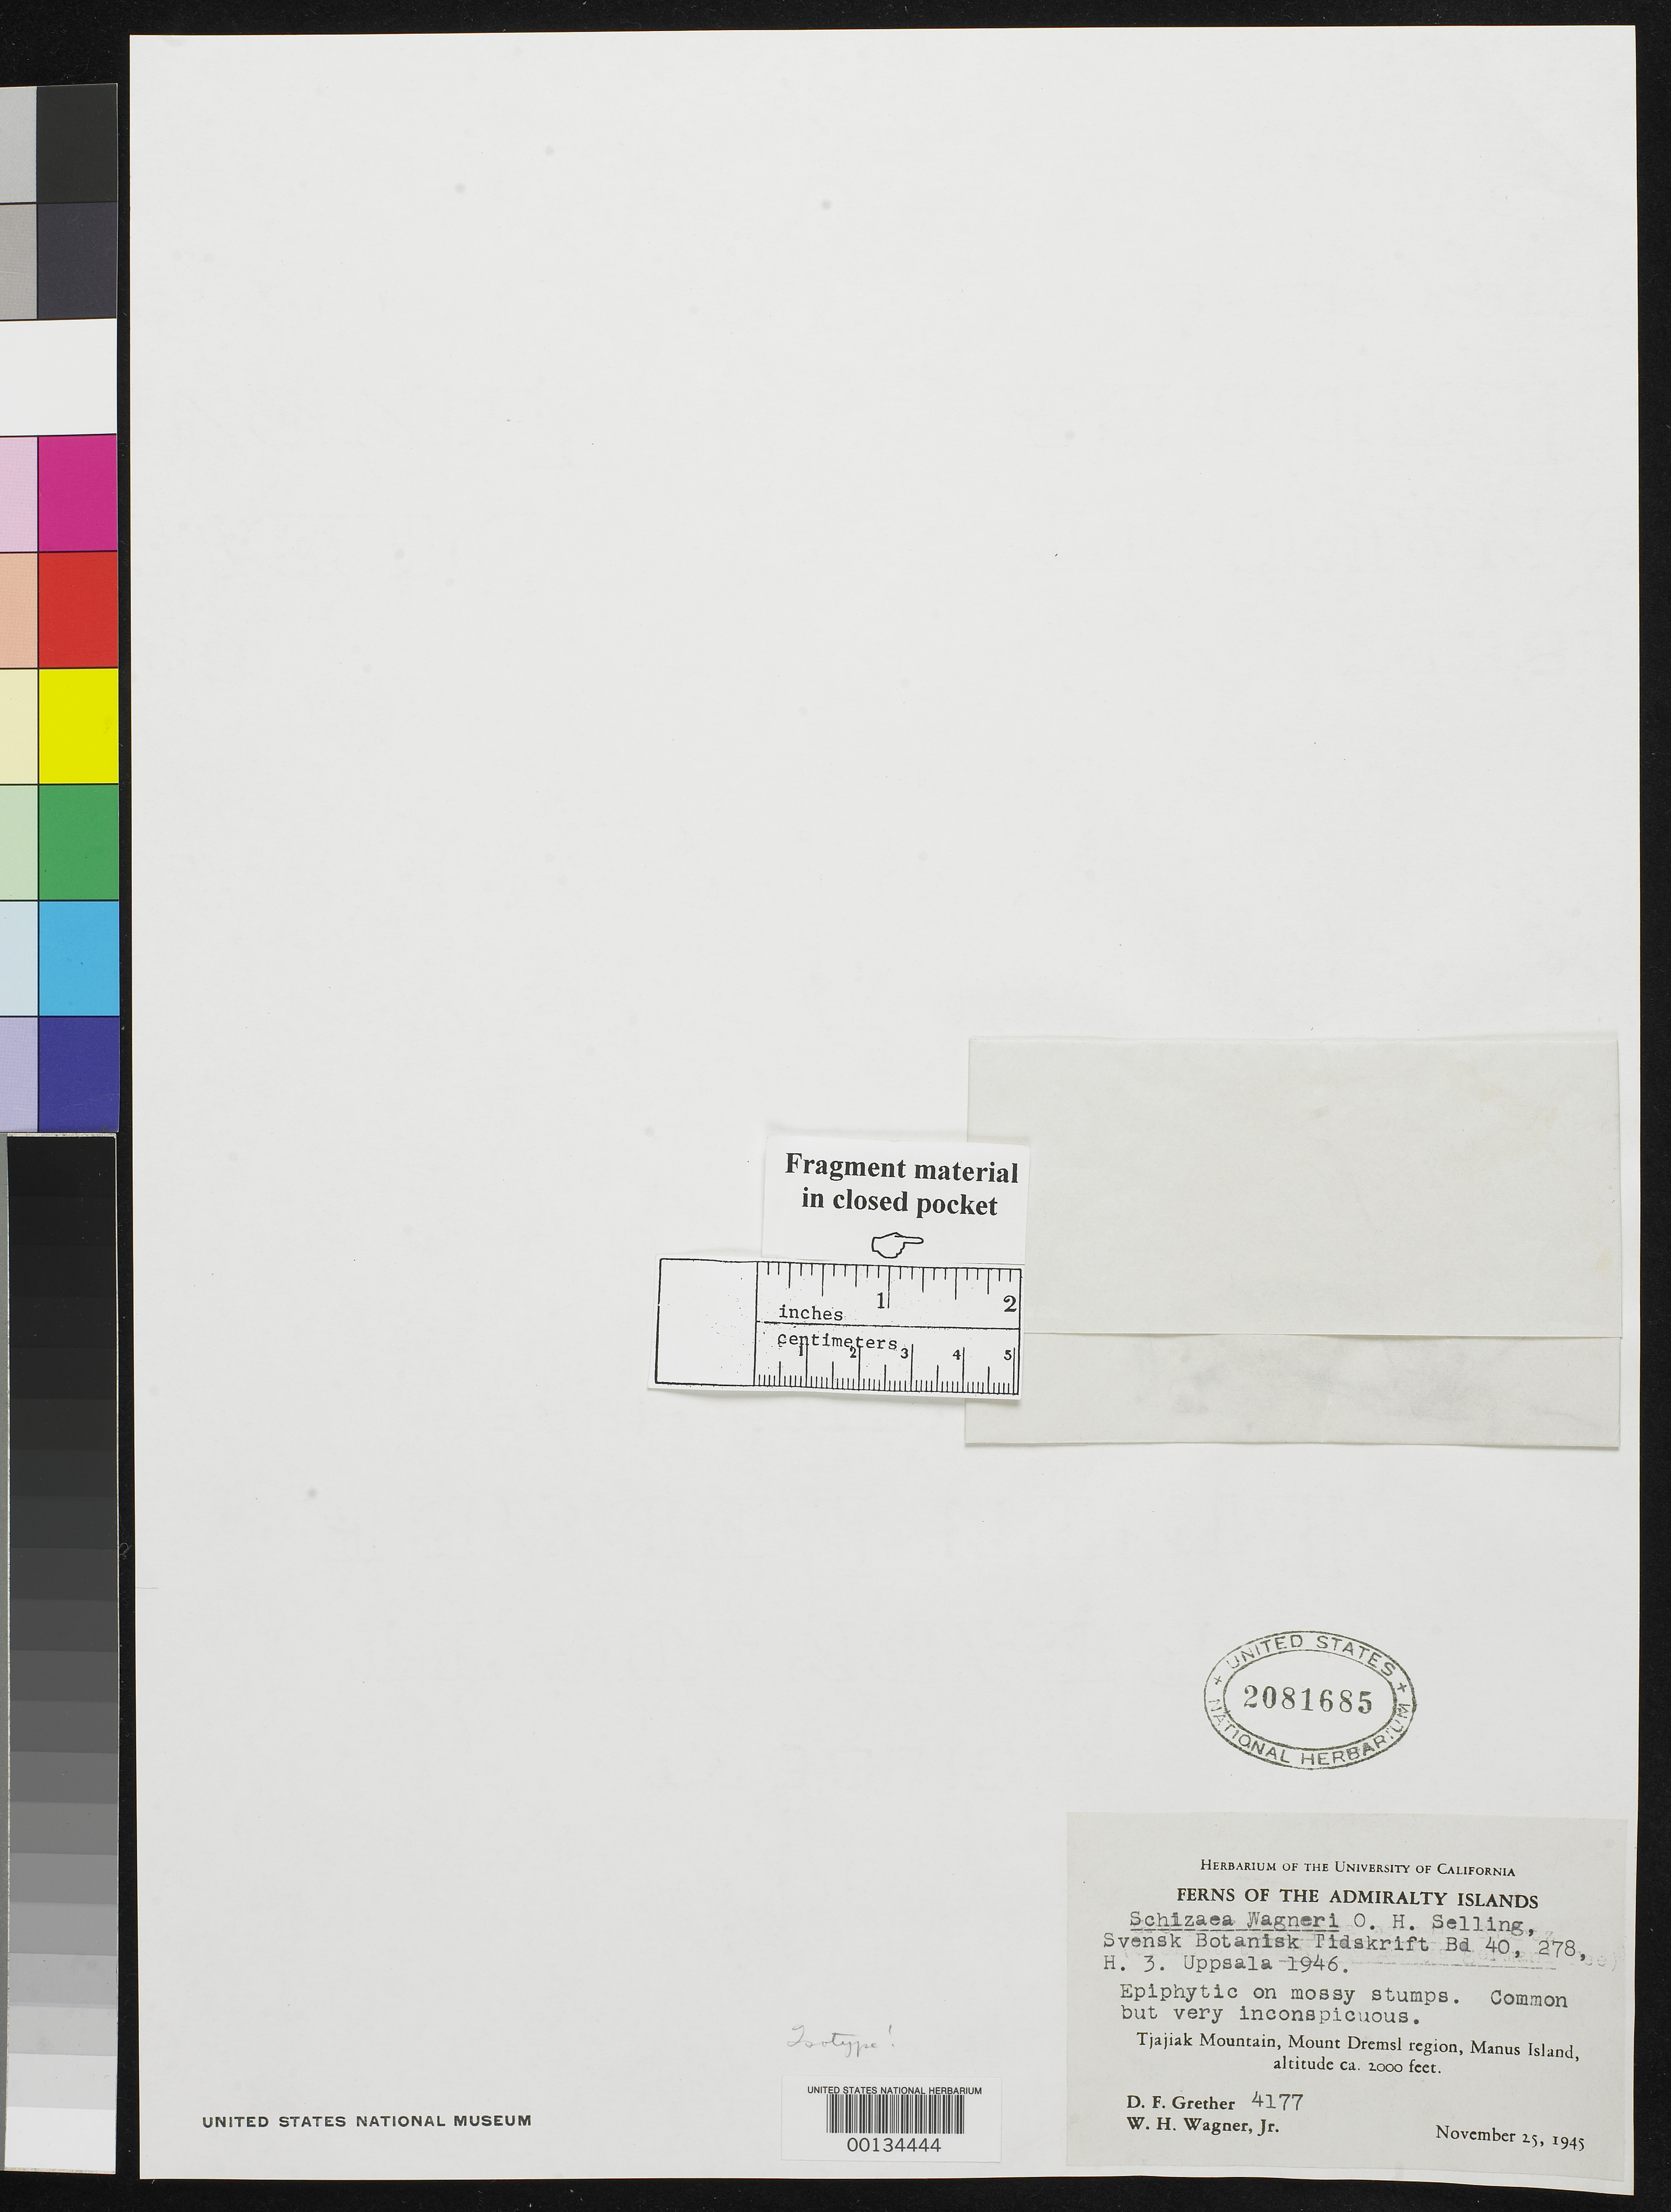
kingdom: Plantae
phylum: Tracheophyta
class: Polypodiopsida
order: Schizaeales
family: Schizaeaceae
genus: Schizaea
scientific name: Schizaea wagneri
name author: Selling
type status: Isotype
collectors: D. F. Grether & W. H. Wagner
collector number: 4177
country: Papua New Guinea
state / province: Manus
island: Manus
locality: Bismarck Archipelago [?], Manus Island.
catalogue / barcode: US 2081685